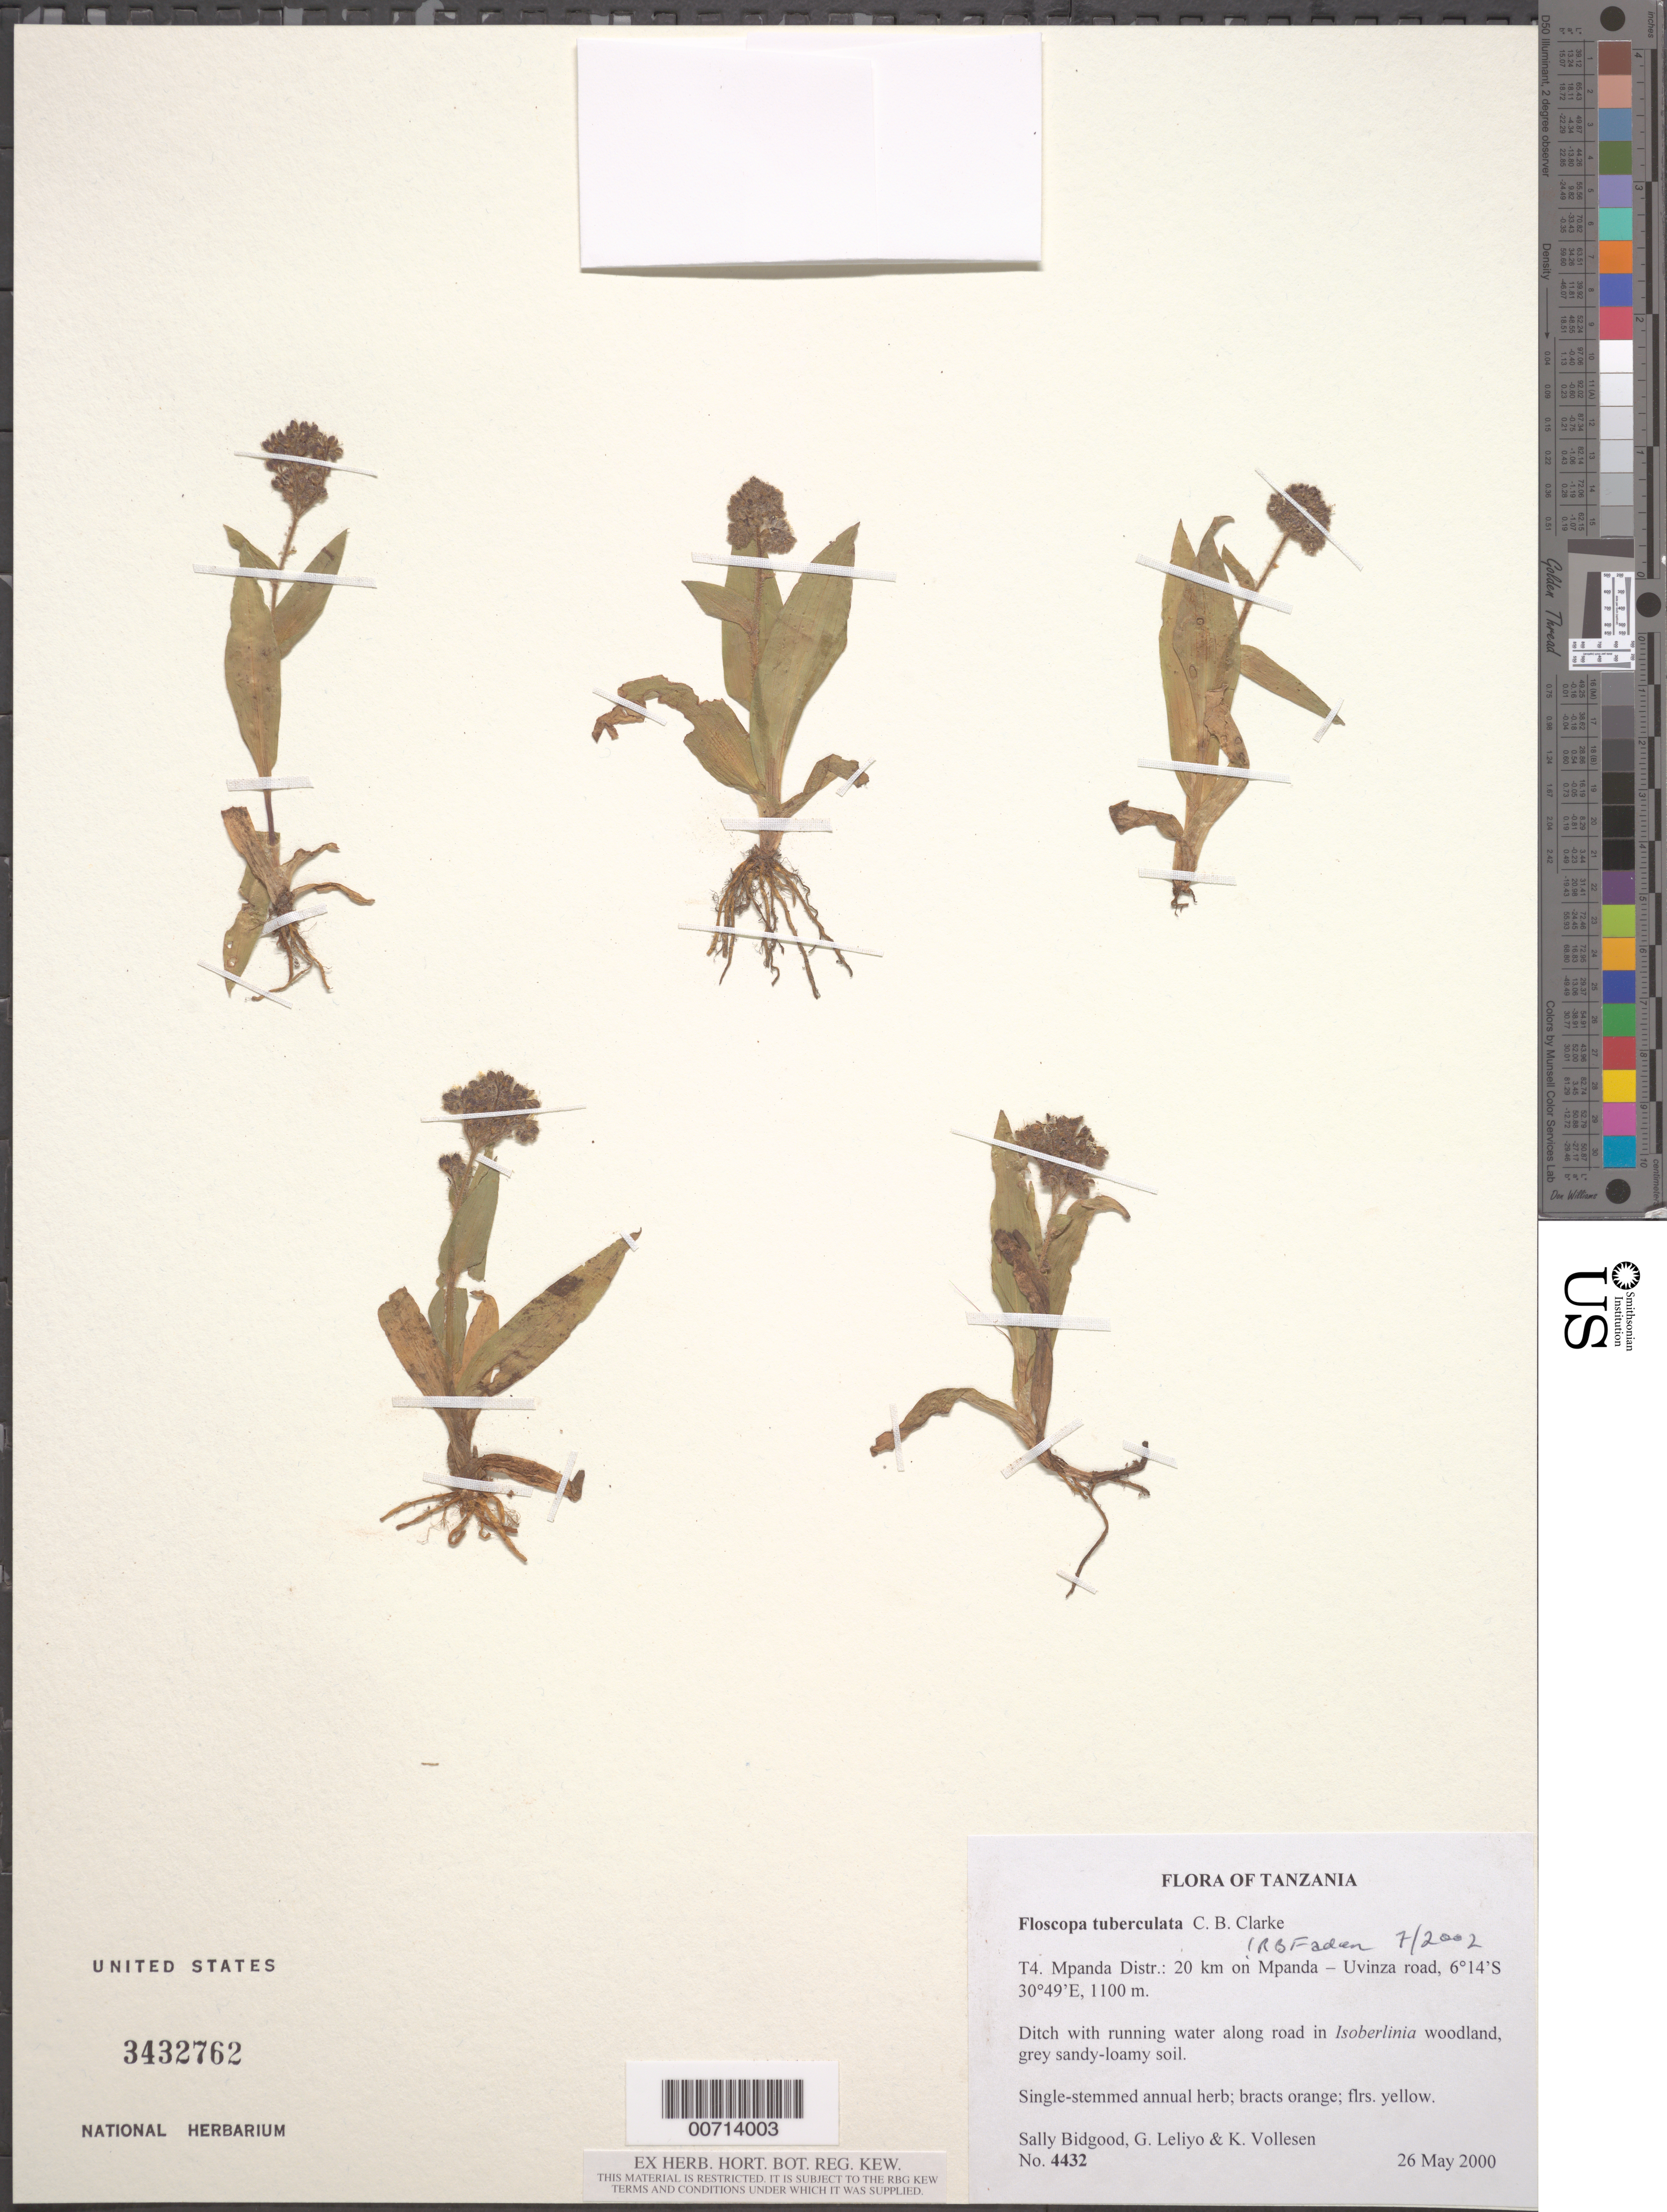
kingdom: Plantae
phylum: Tracheophyta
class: Liliopsida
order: Commelinales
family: Commelinaceae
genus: Floscopa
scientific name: Floscopa tuberculata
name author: C.B. Clarke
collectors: S. Bidgood, G. Leliyo & K. Vollesen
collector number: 4432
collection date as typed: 26 May 2000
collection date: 2000-05-26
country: Tanzania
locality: T4, Mpanda Dist., Mpanda - Uvinza road.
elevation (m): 1100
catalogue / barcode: US 3432762